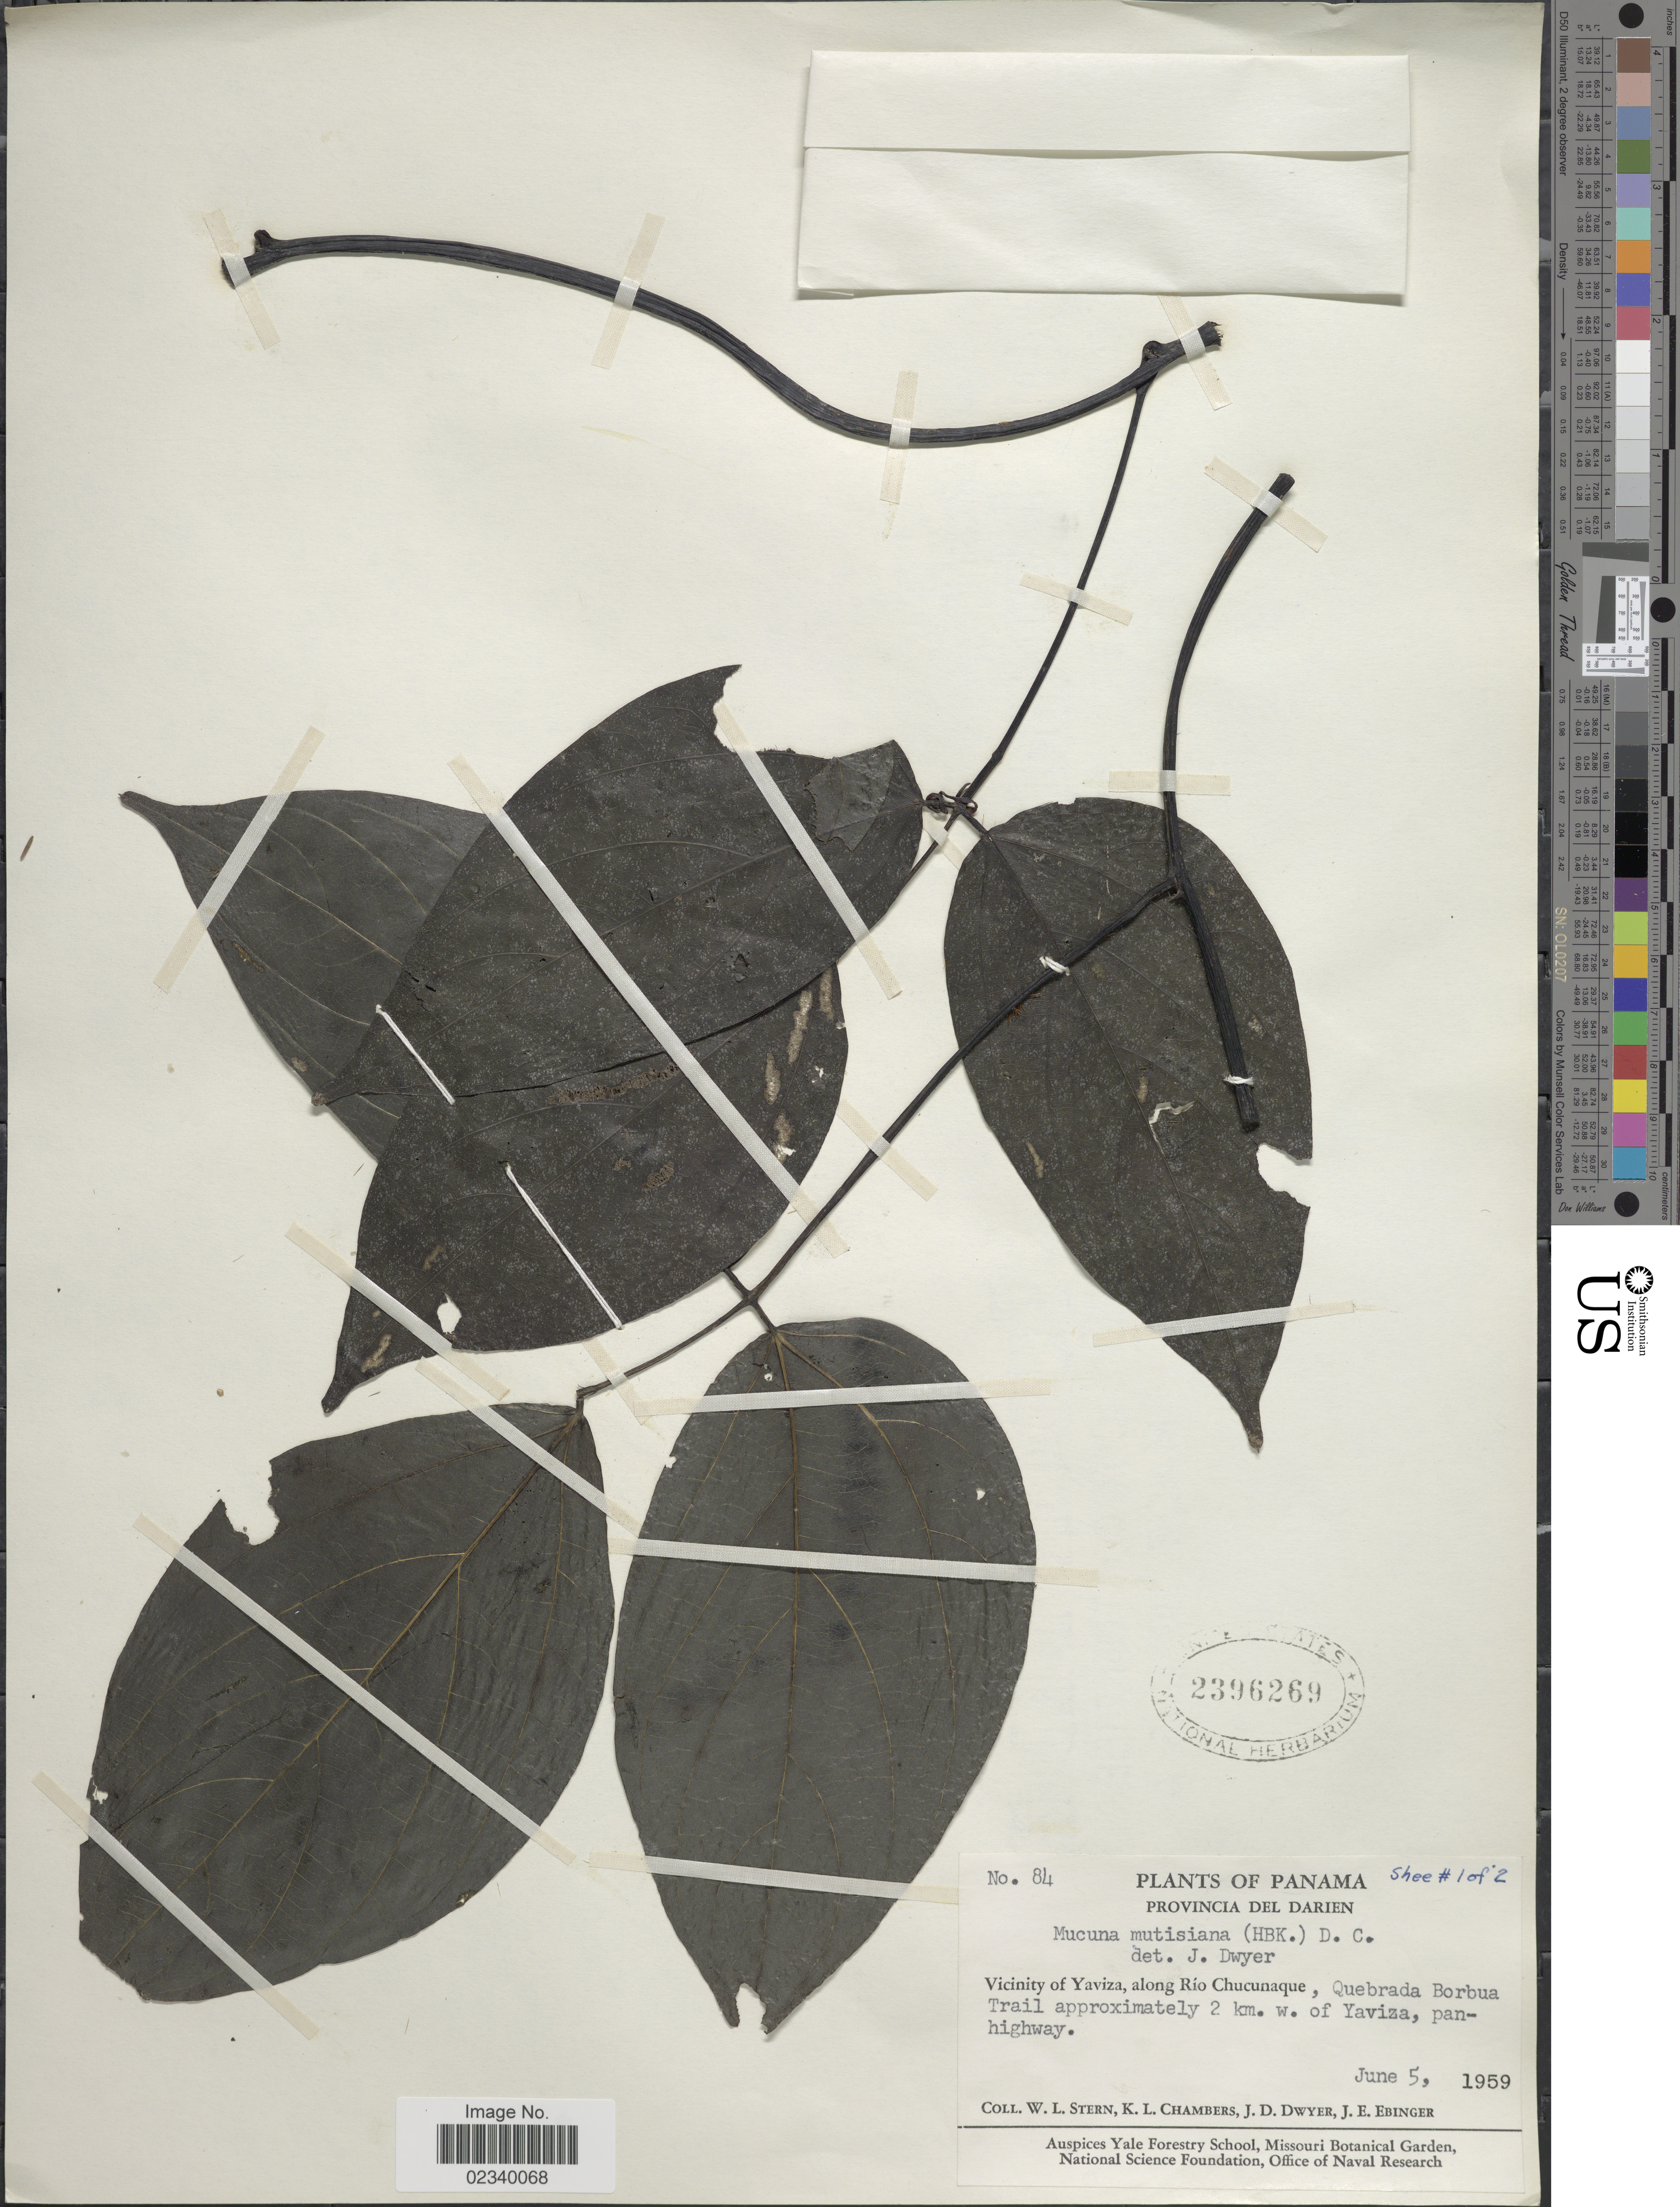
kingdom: Plantae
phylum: Tracheophyta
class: Magnoliopsida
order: Fabales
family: Fabaceae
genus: Mucuna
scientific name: Mucuna mutisiana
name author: (Kunth) DC.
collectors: W. L. Stern, K. Chambers, J. D. Dwyer & J. Ebinger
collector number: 84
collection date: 1959-06-05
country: Panama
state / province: Darién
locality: Vicinity of Yaviza, along Río Chucunaque, Quebrada Borbua Trail approximately 2 km. w. of Yaviza, panhighway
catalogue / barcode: US 2396269